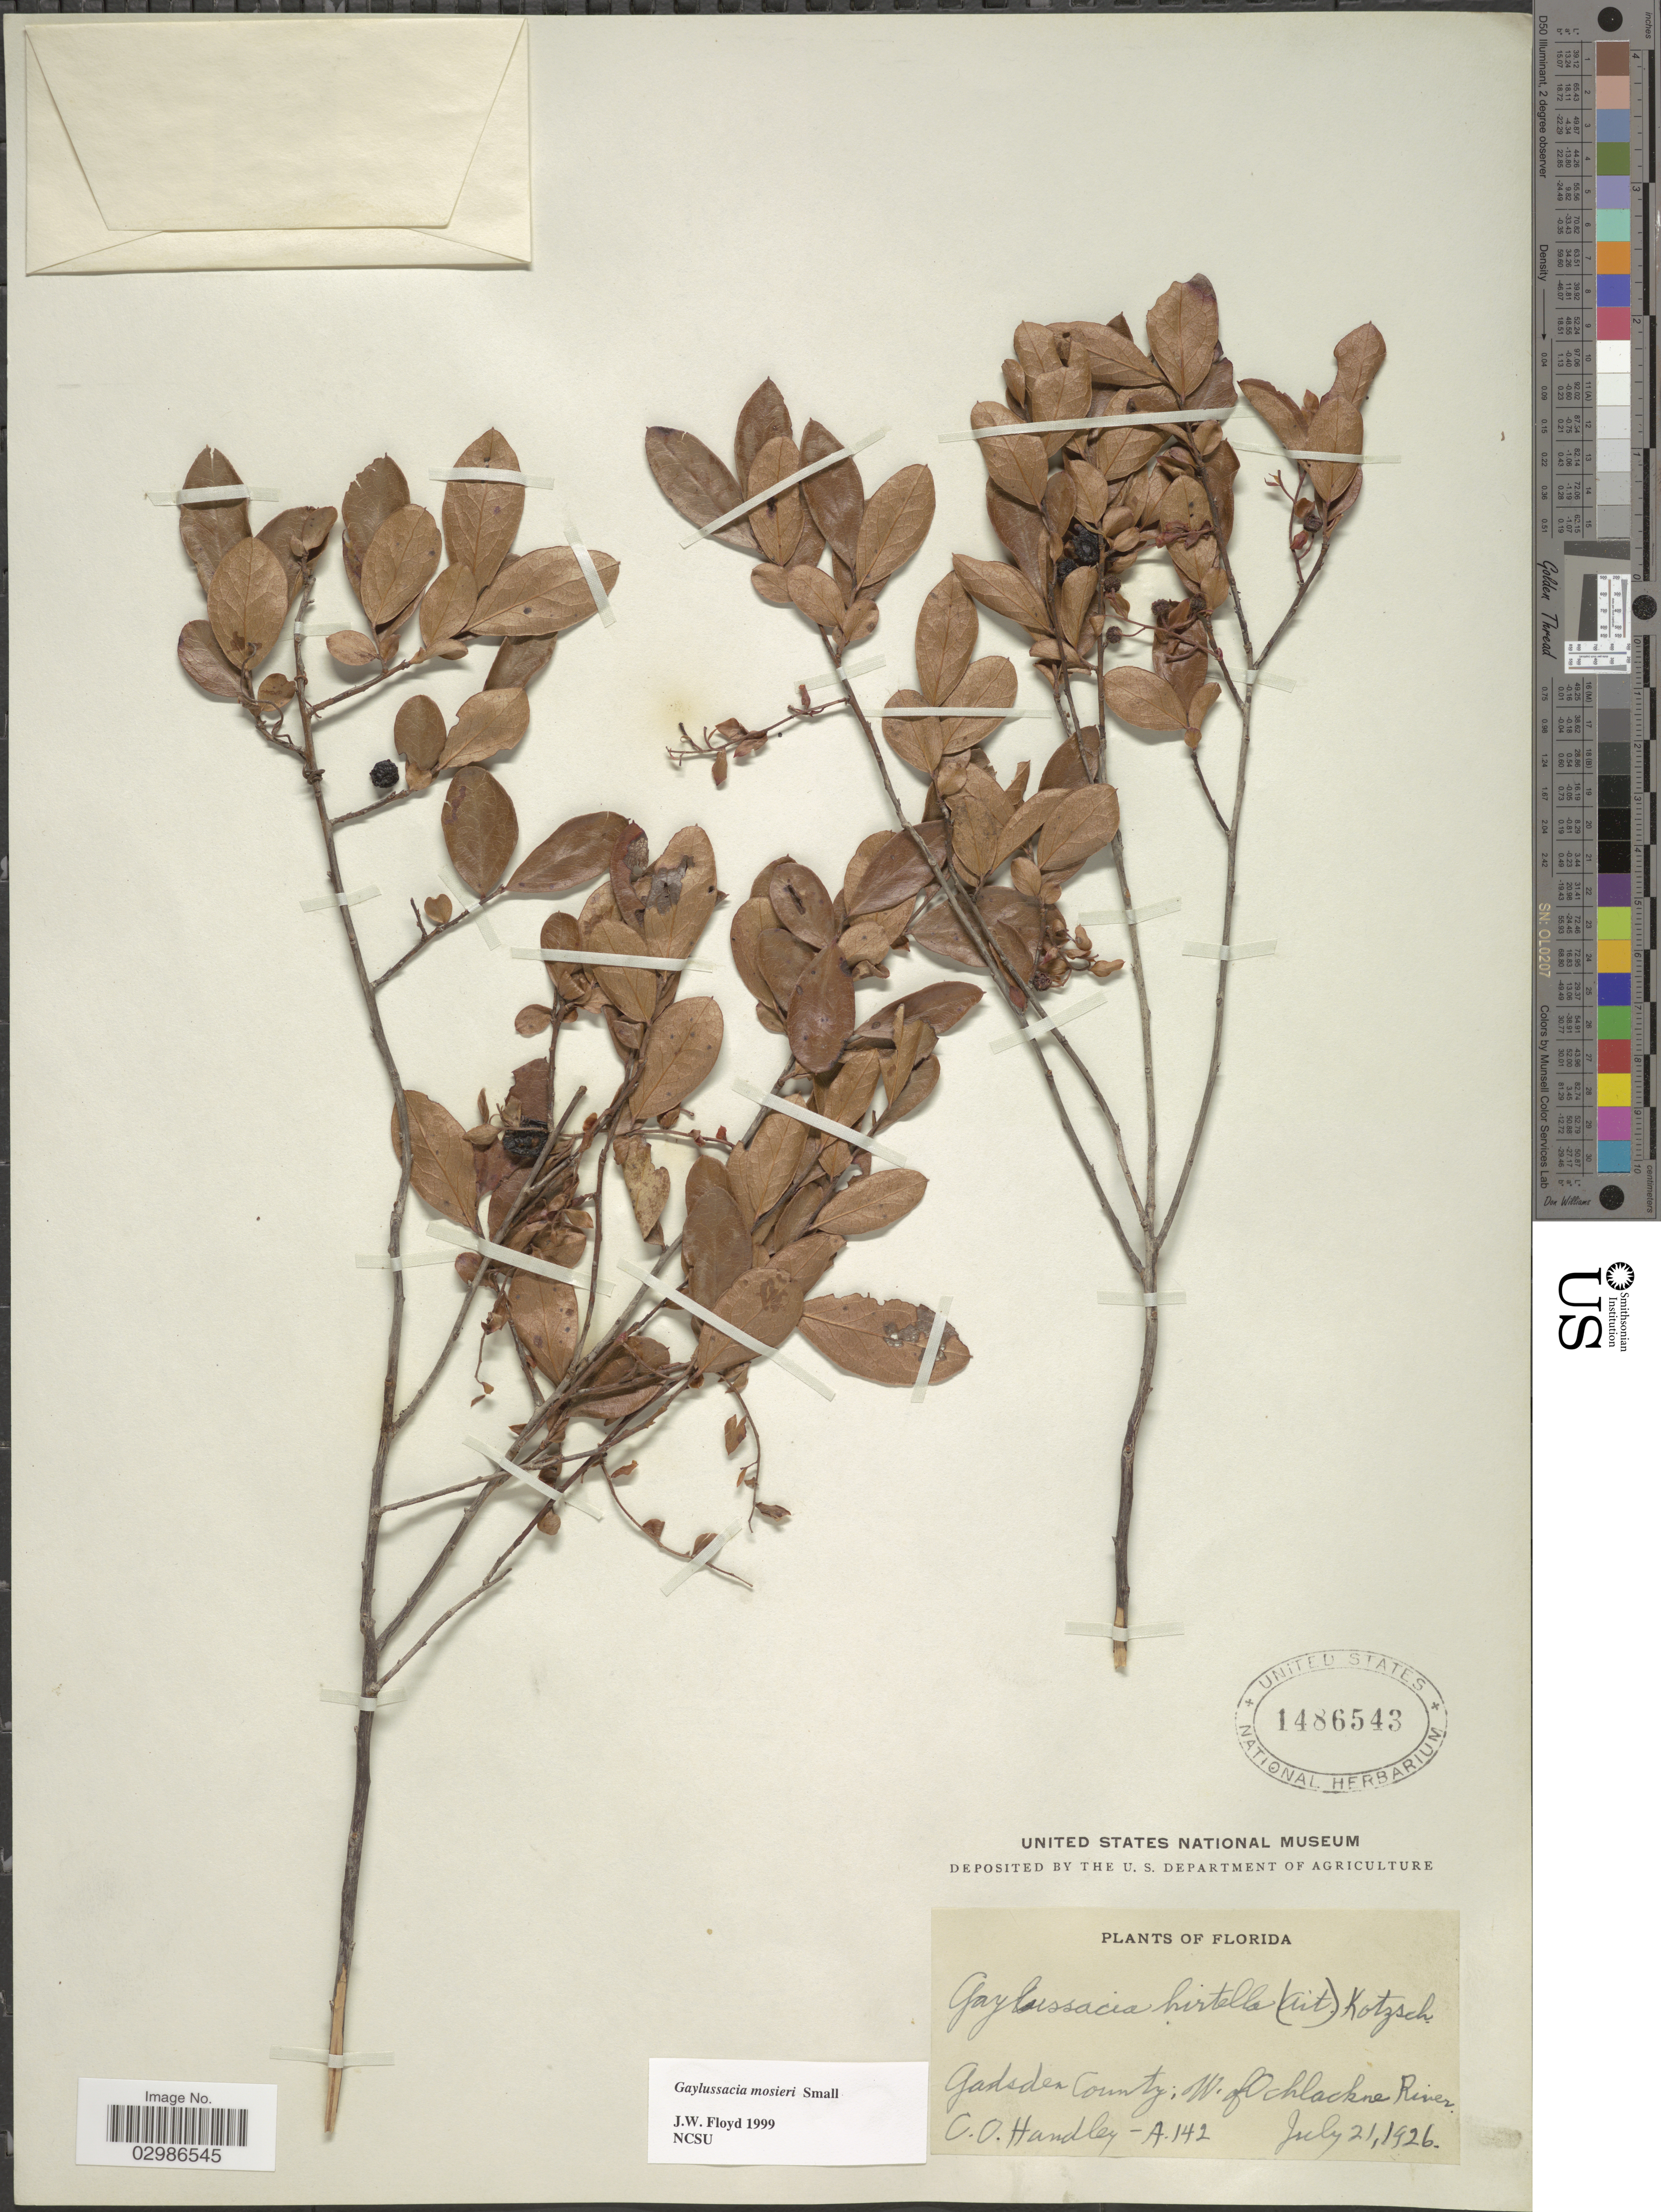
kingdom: Plantae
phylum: Tracheophyta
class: Magnoliopsida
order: Ericales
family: Ericaceae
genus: Gaylussacia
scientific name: Gaylussacia mosieri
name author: Small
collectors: C. O. Handley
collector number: A142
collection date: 1926-07-21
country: United States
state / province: Florida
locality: Gadsden County; W. of Ochlackne River.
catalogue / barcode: US 1486543